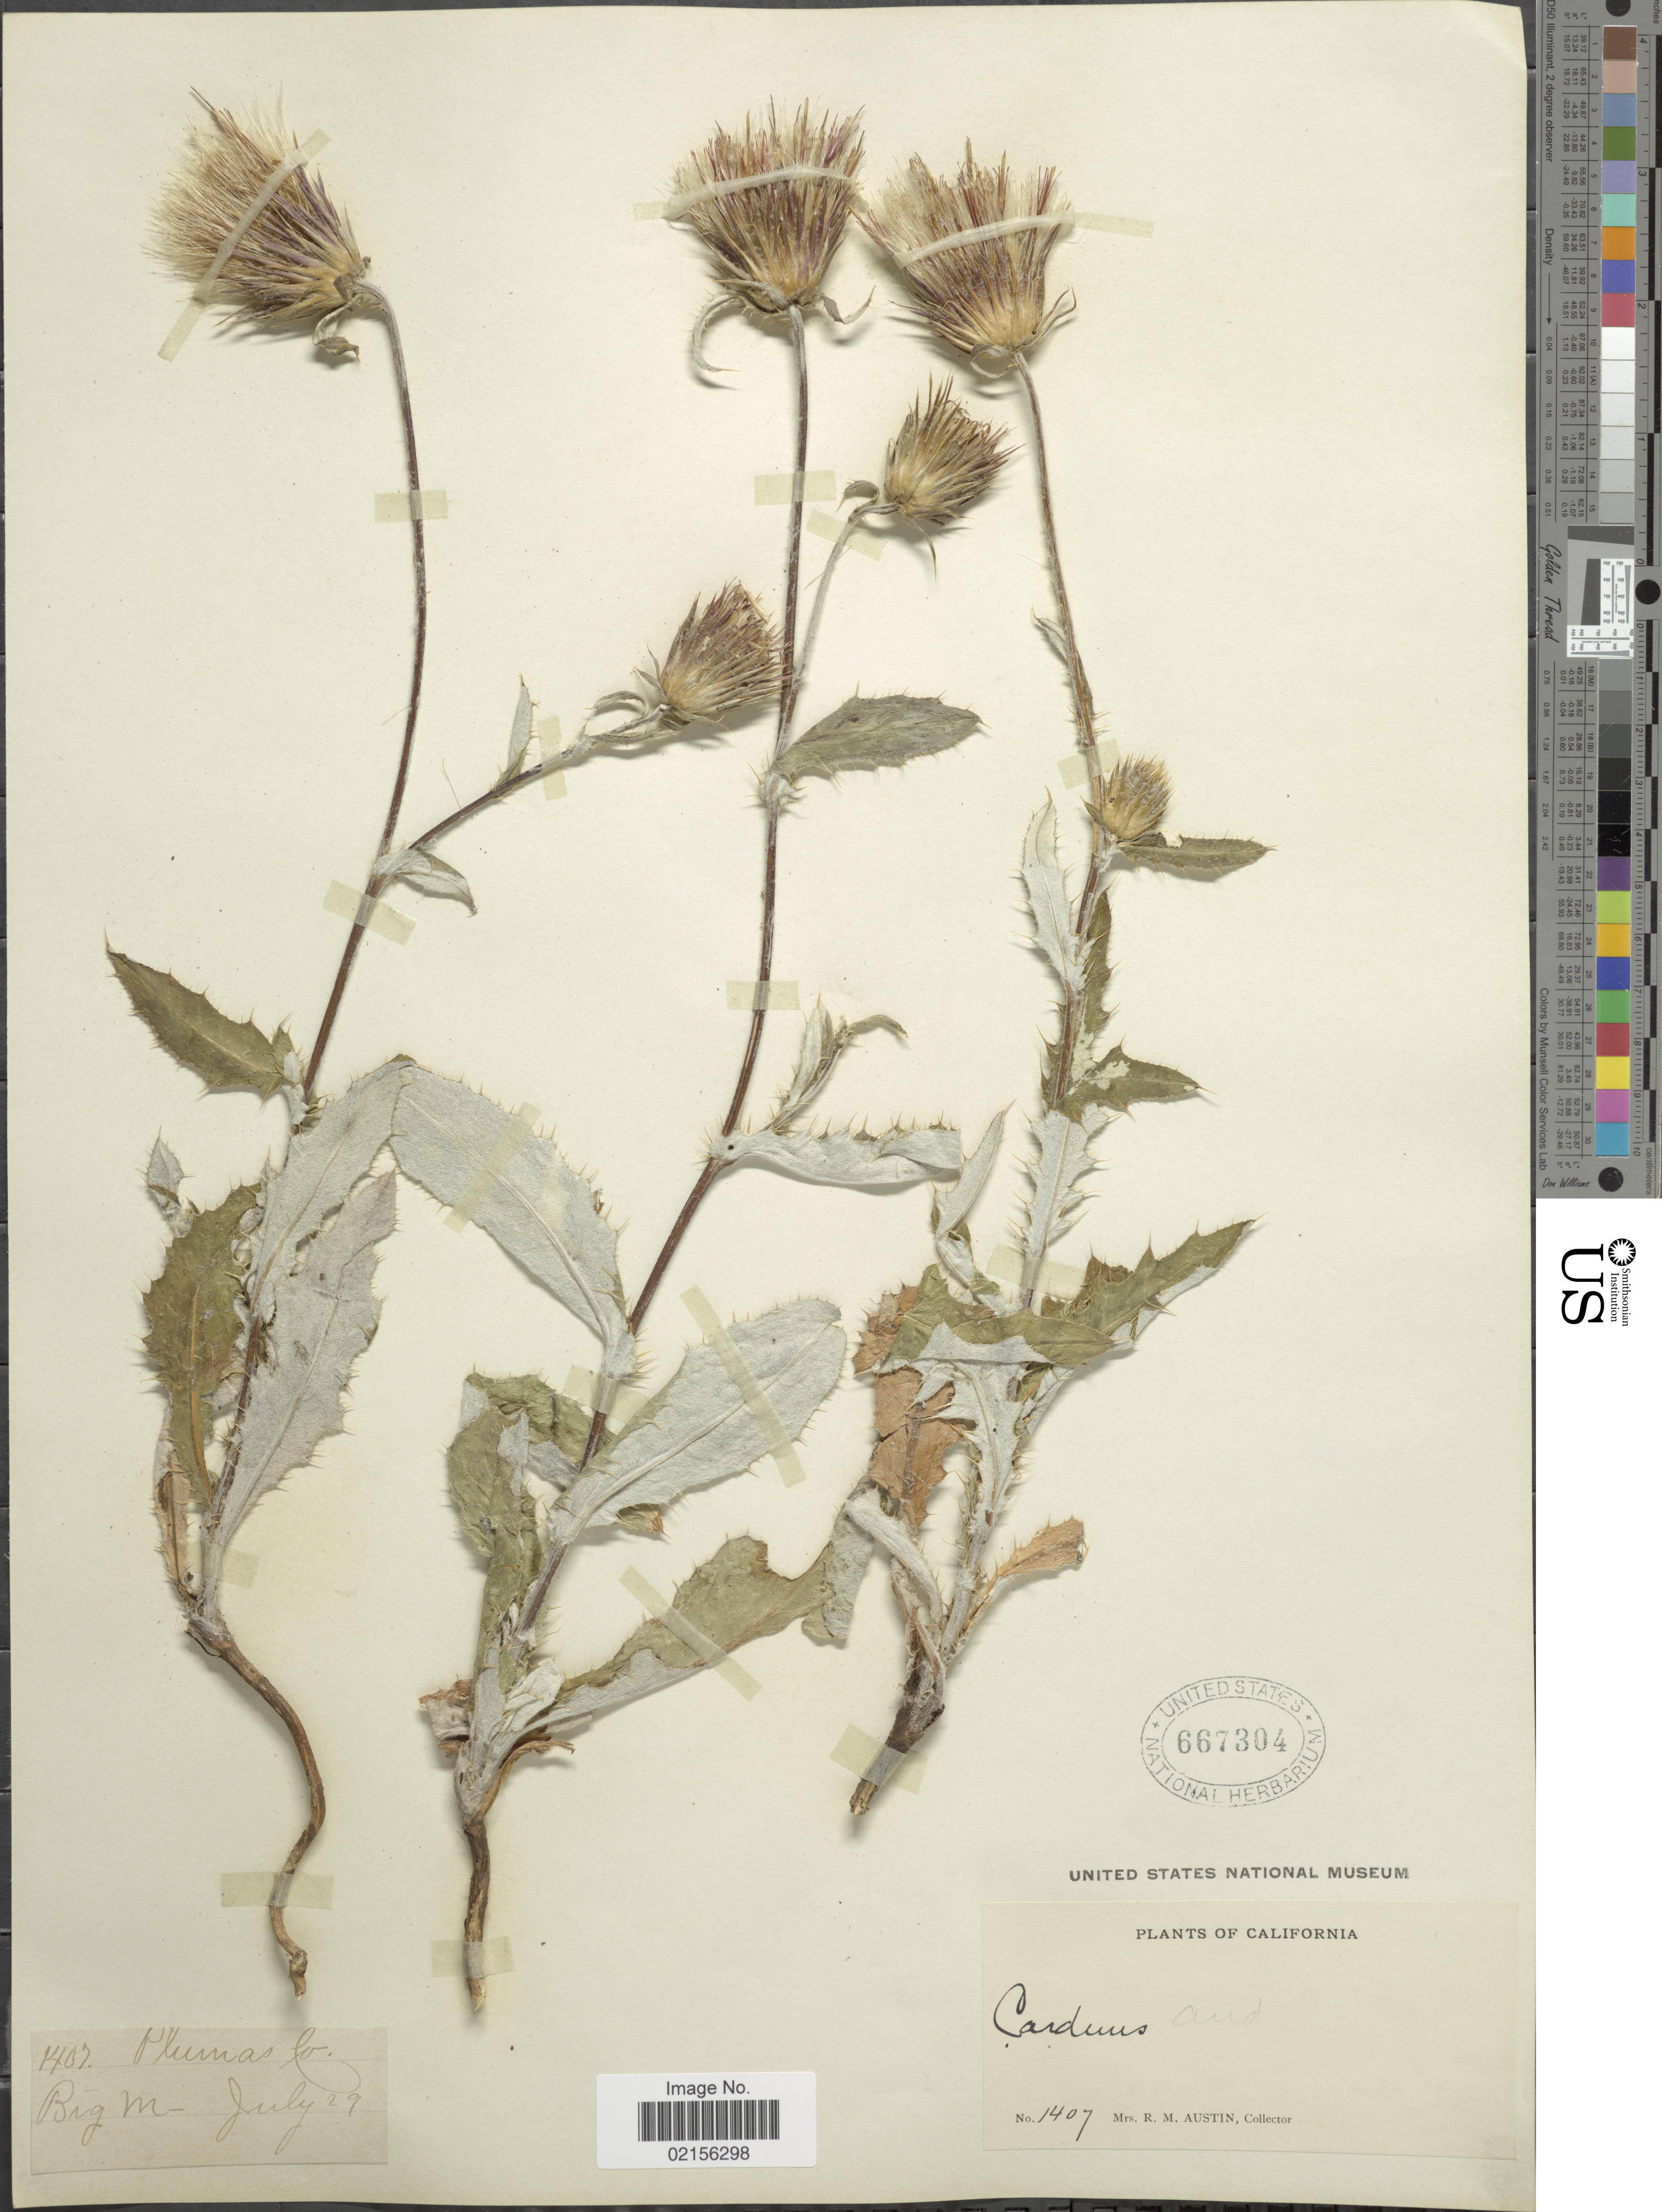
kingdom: Plantae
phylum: Tracheophyta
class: Magnoliopsida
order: Asterales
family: Asteraceae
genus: Cirsium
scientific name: Cirsium andersonii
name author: (A. Gray) Petr.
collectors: R. Austin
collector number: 1407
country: United States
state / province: California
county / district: Plumas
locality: Plumas Co, Big M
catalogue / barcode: US 667304